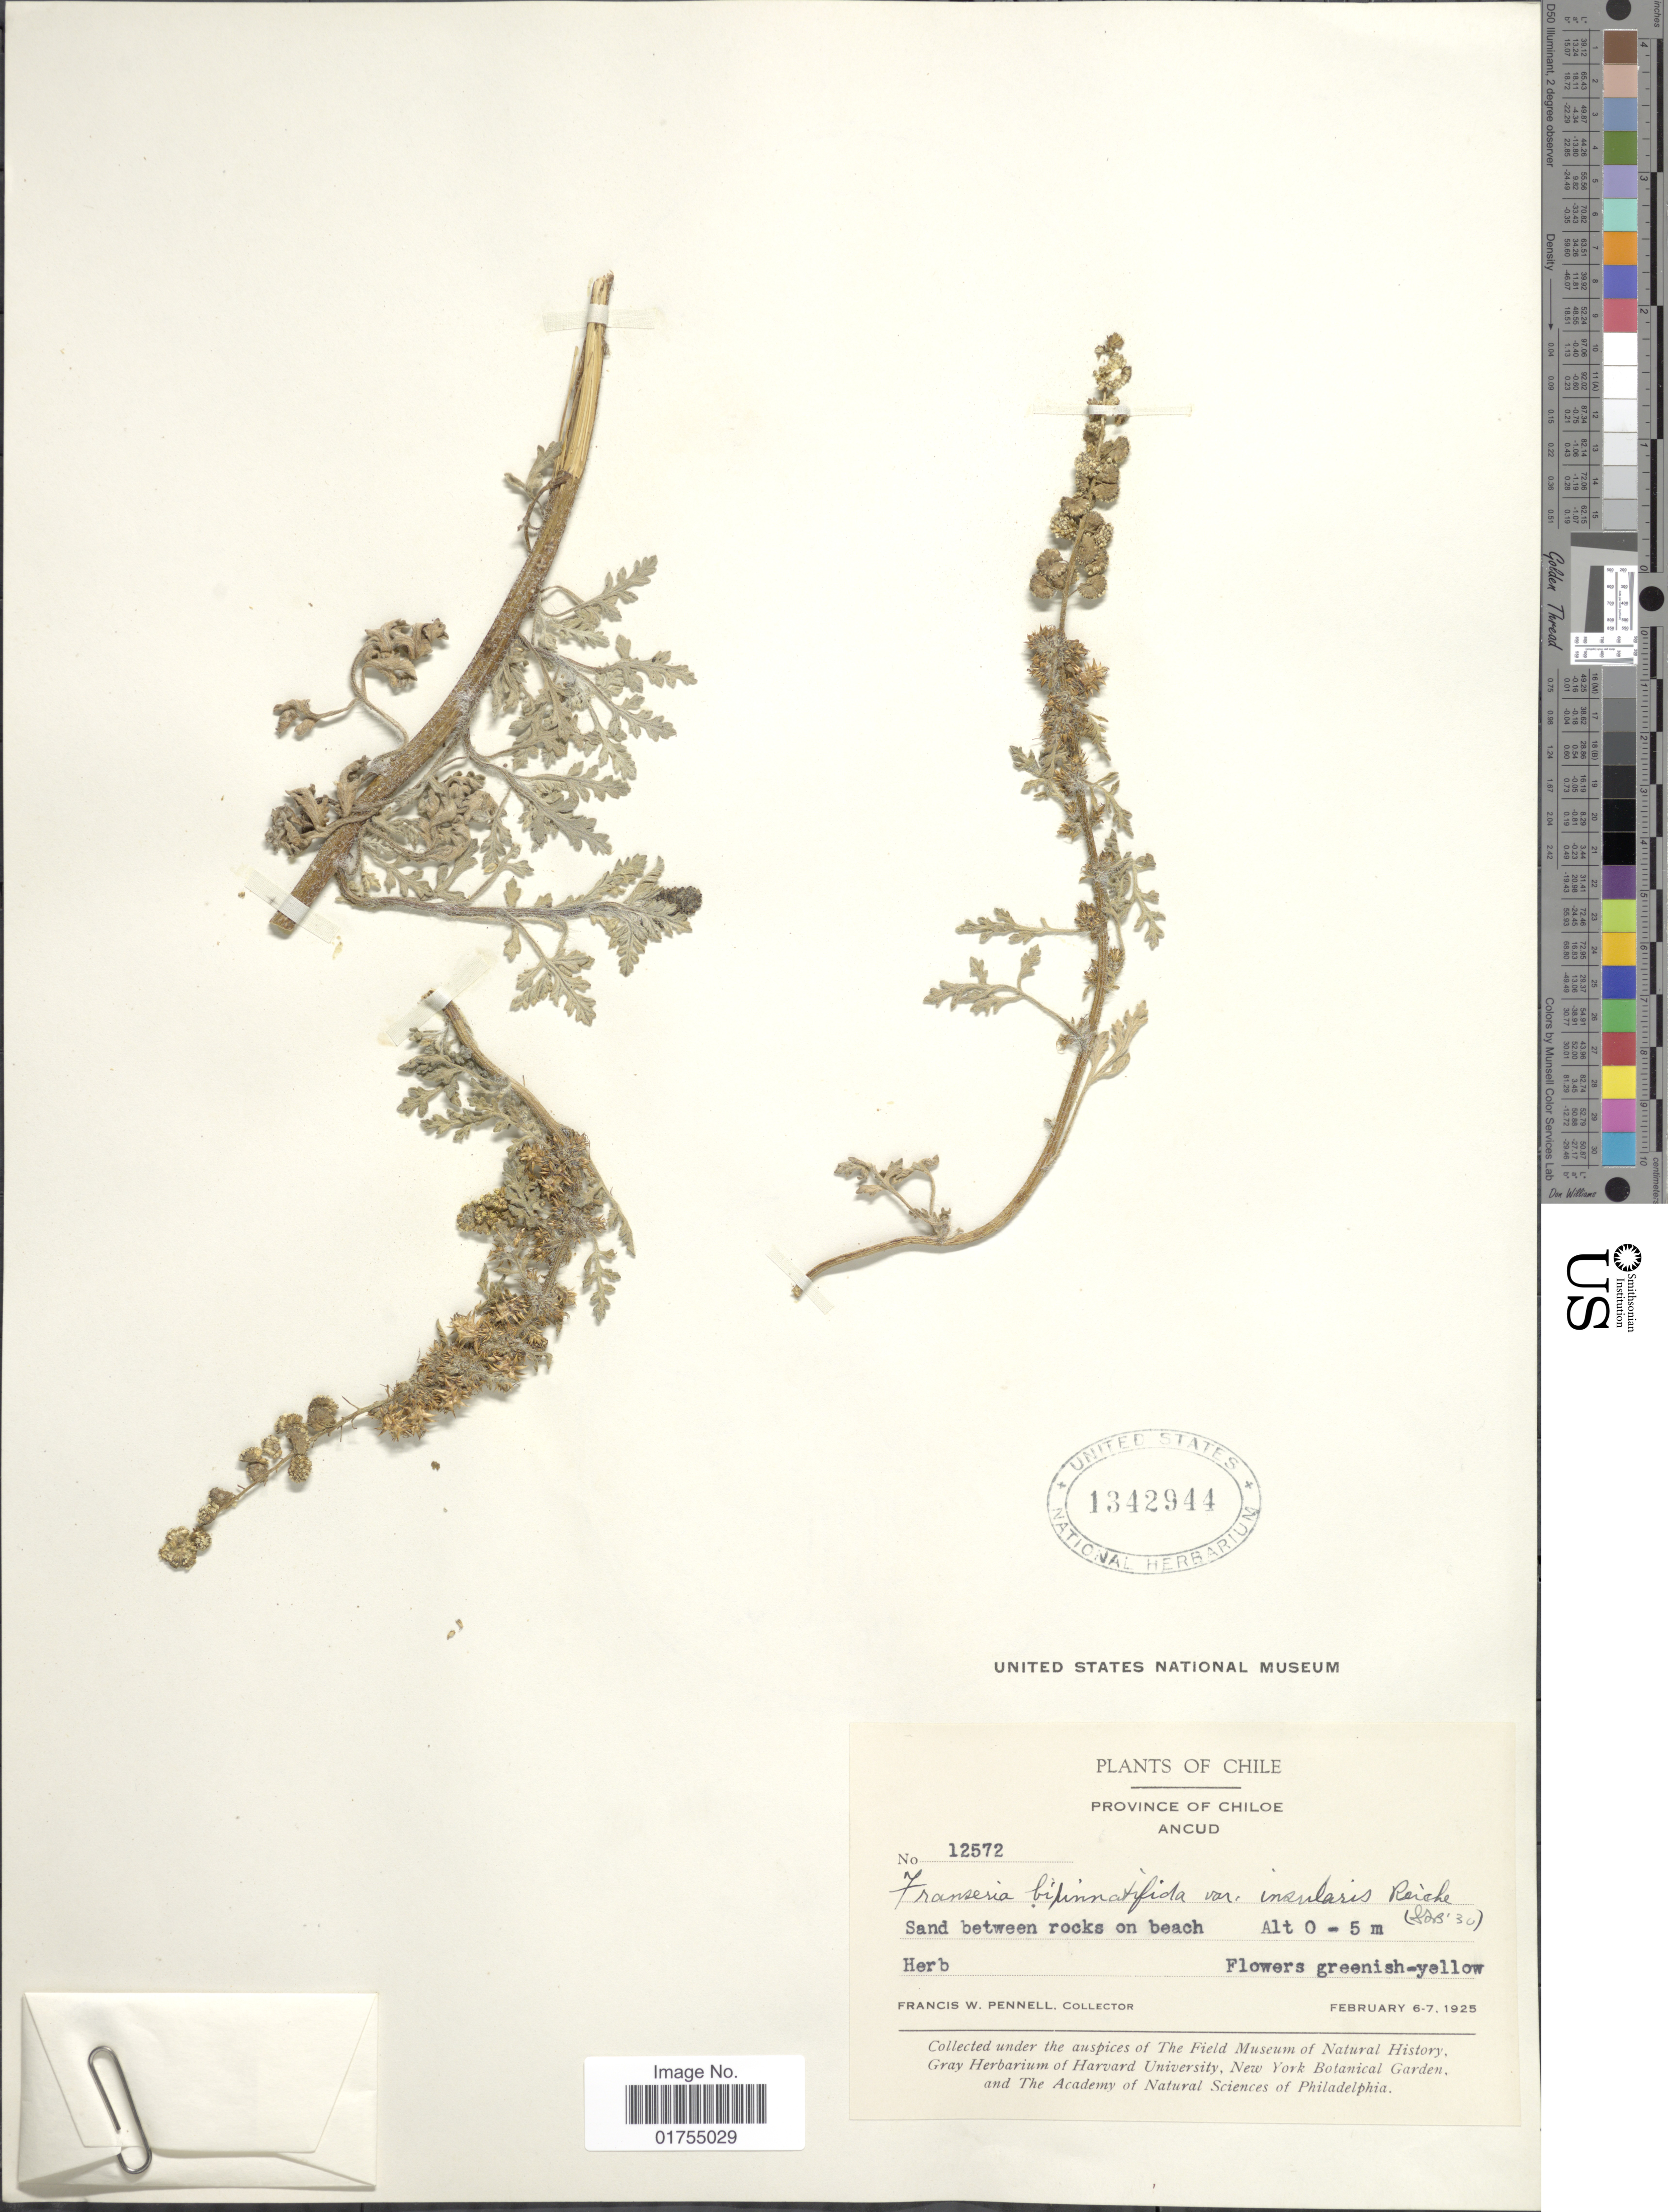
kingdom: Plantae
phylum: Tracheophyta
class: Magnoliopsida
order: Asterales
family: Asteraceae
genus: Franseria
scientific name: Franseria bipinnatifida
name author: (A. Gray) A. Gray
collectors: F. W. Pennell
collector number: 12572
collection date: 1925-02-06/1925-02-07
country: Chile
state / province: Arica y Parinacota (XV)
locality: Province of Chiloe. Ancud.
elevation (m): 0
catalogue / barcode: US 1342944